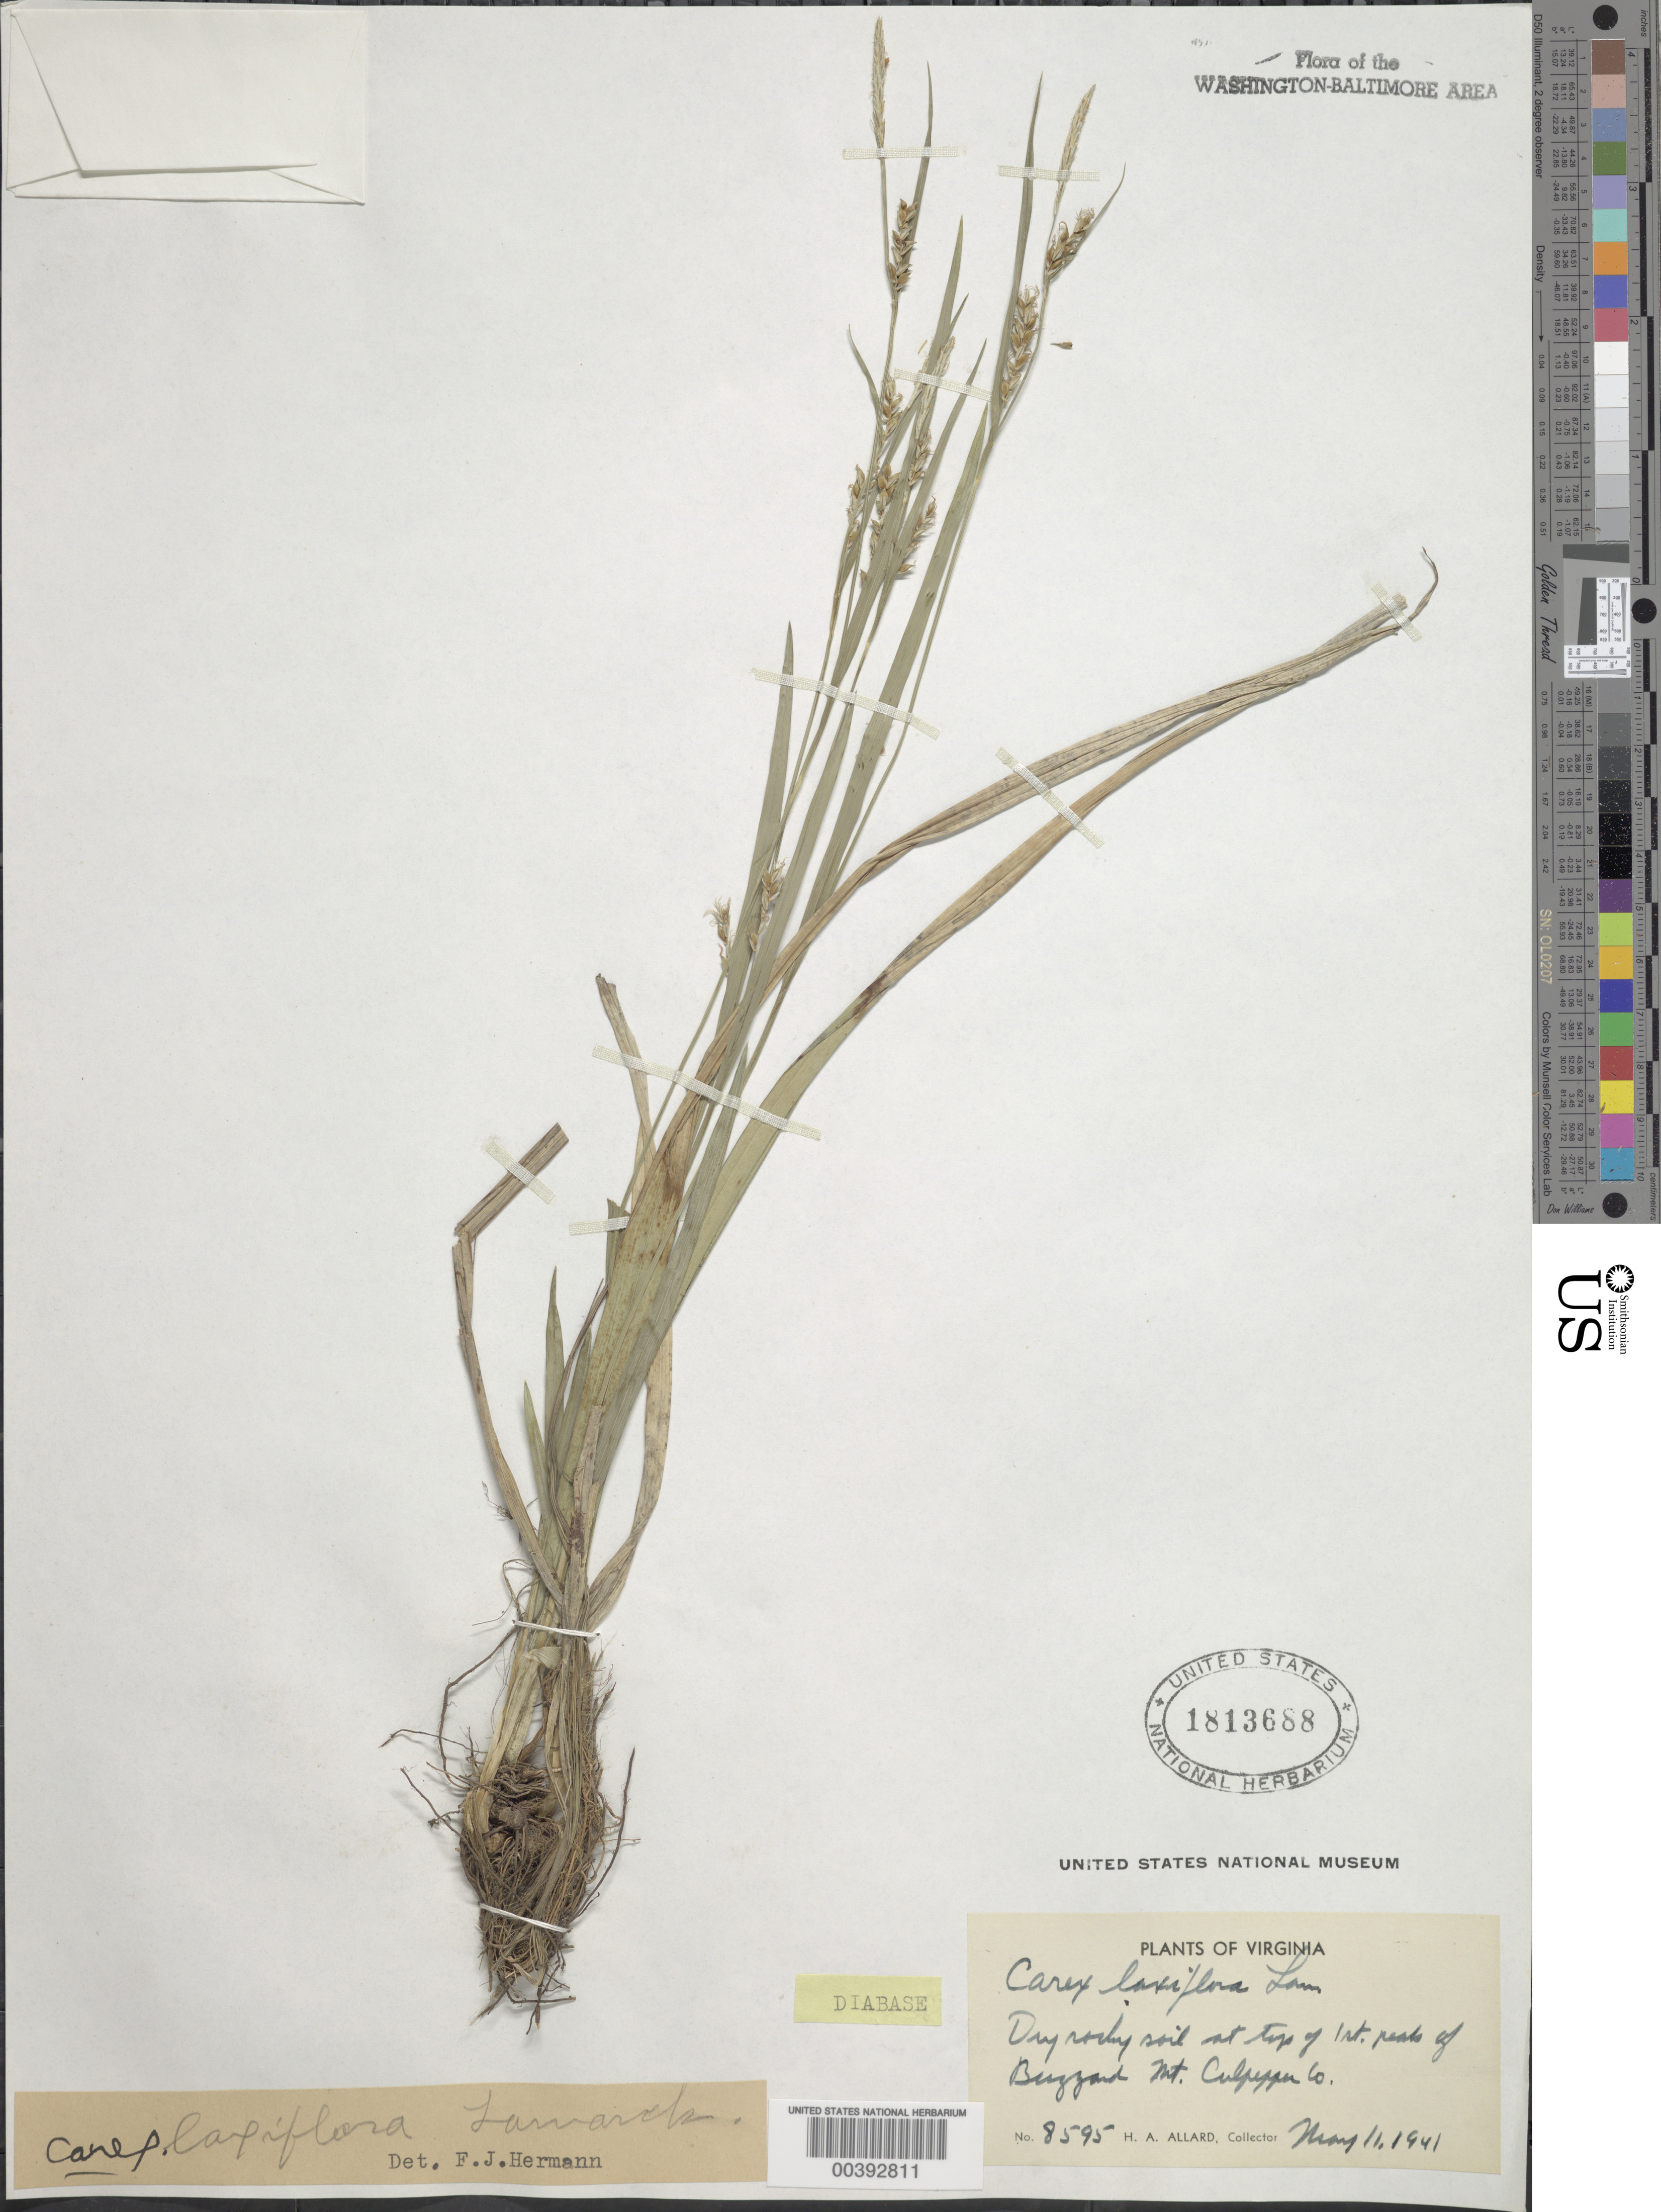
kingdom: Plantae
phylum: Tracheophyta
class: Liliopsida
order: Poales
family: Cyperaceae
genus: Carex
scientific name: Carex laxiflora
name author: Lam.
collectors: H. A. Allard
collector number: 8595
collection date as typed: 11 May 1941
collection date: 1941-05-11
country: United States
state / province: Virginia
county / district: Culpeper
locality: Buzzard Mountain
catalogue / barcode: US 1813688